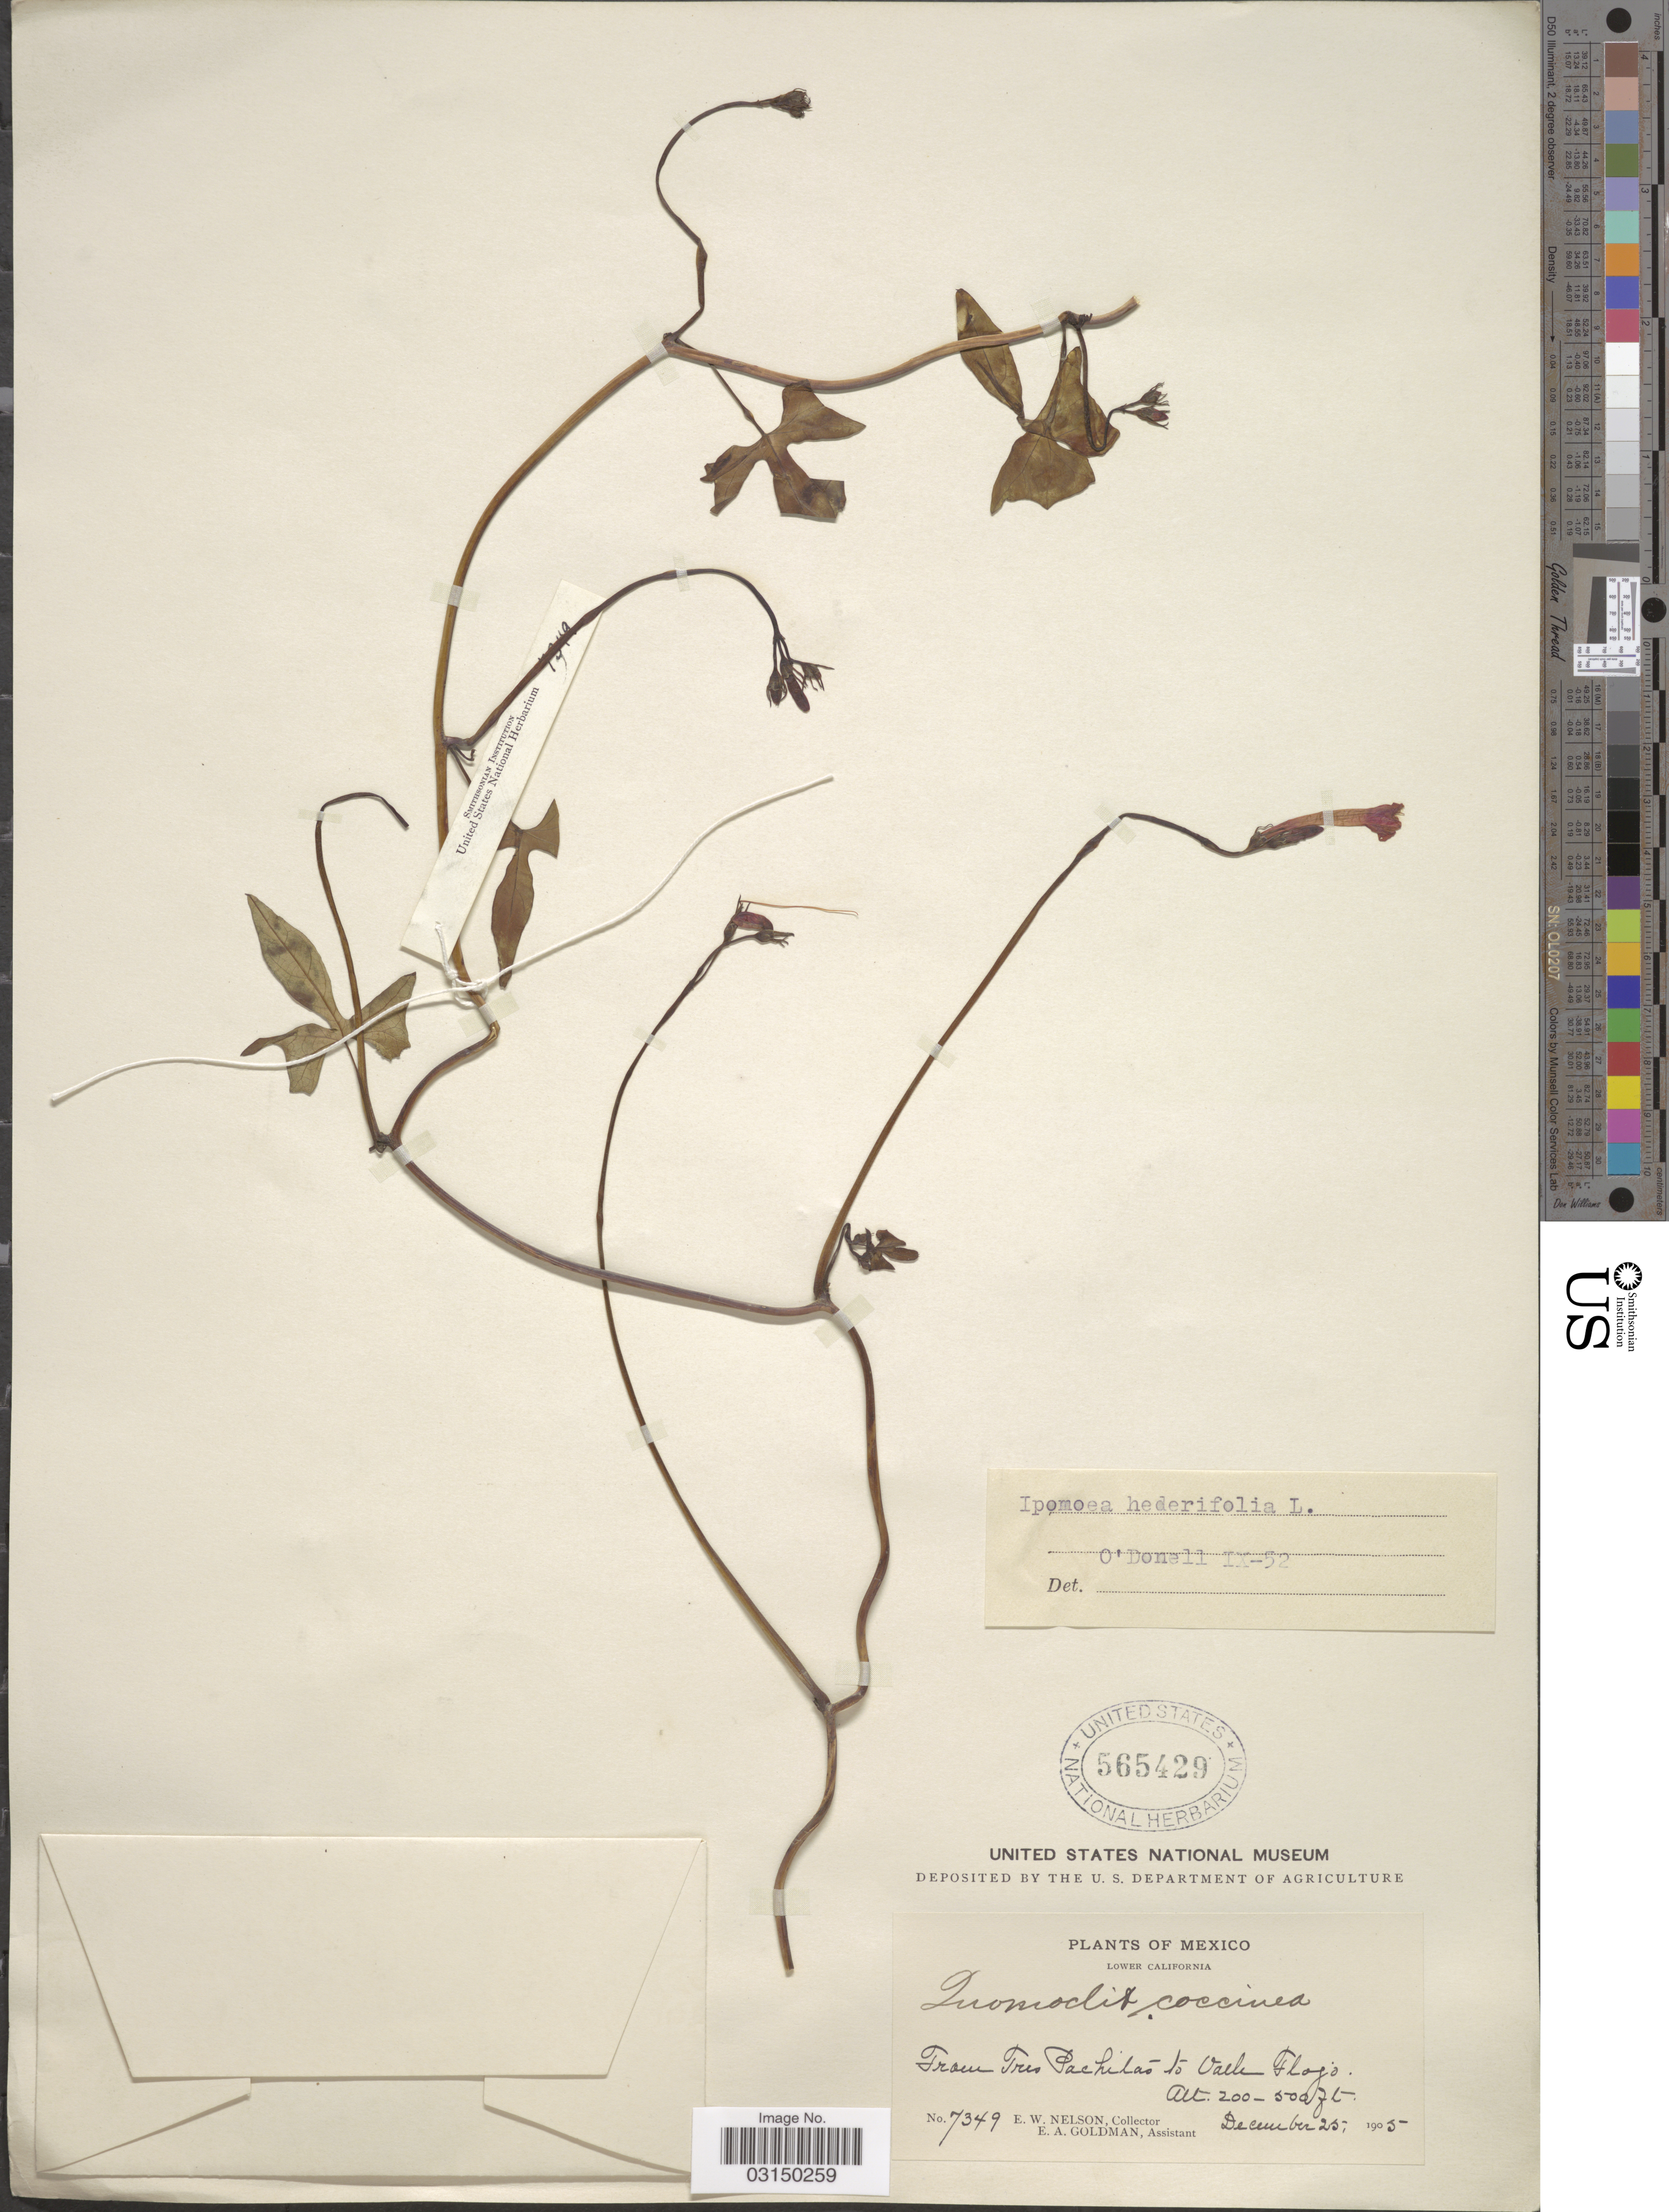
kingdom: Plantae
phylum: Tracheophyta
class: Magnoliopsida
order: Solanales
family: Convolvulaceae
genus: Ipomoea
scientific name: Ipomoea hederifolia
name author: L.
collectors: E. W. Nelson & E. A. Goldman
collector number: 7349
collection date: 1905-12-25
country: Mexico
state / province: Baja California Sur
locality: Lower California. From Tres Pachitas to Valle Flojo.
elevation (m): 61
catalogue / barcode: US 565429